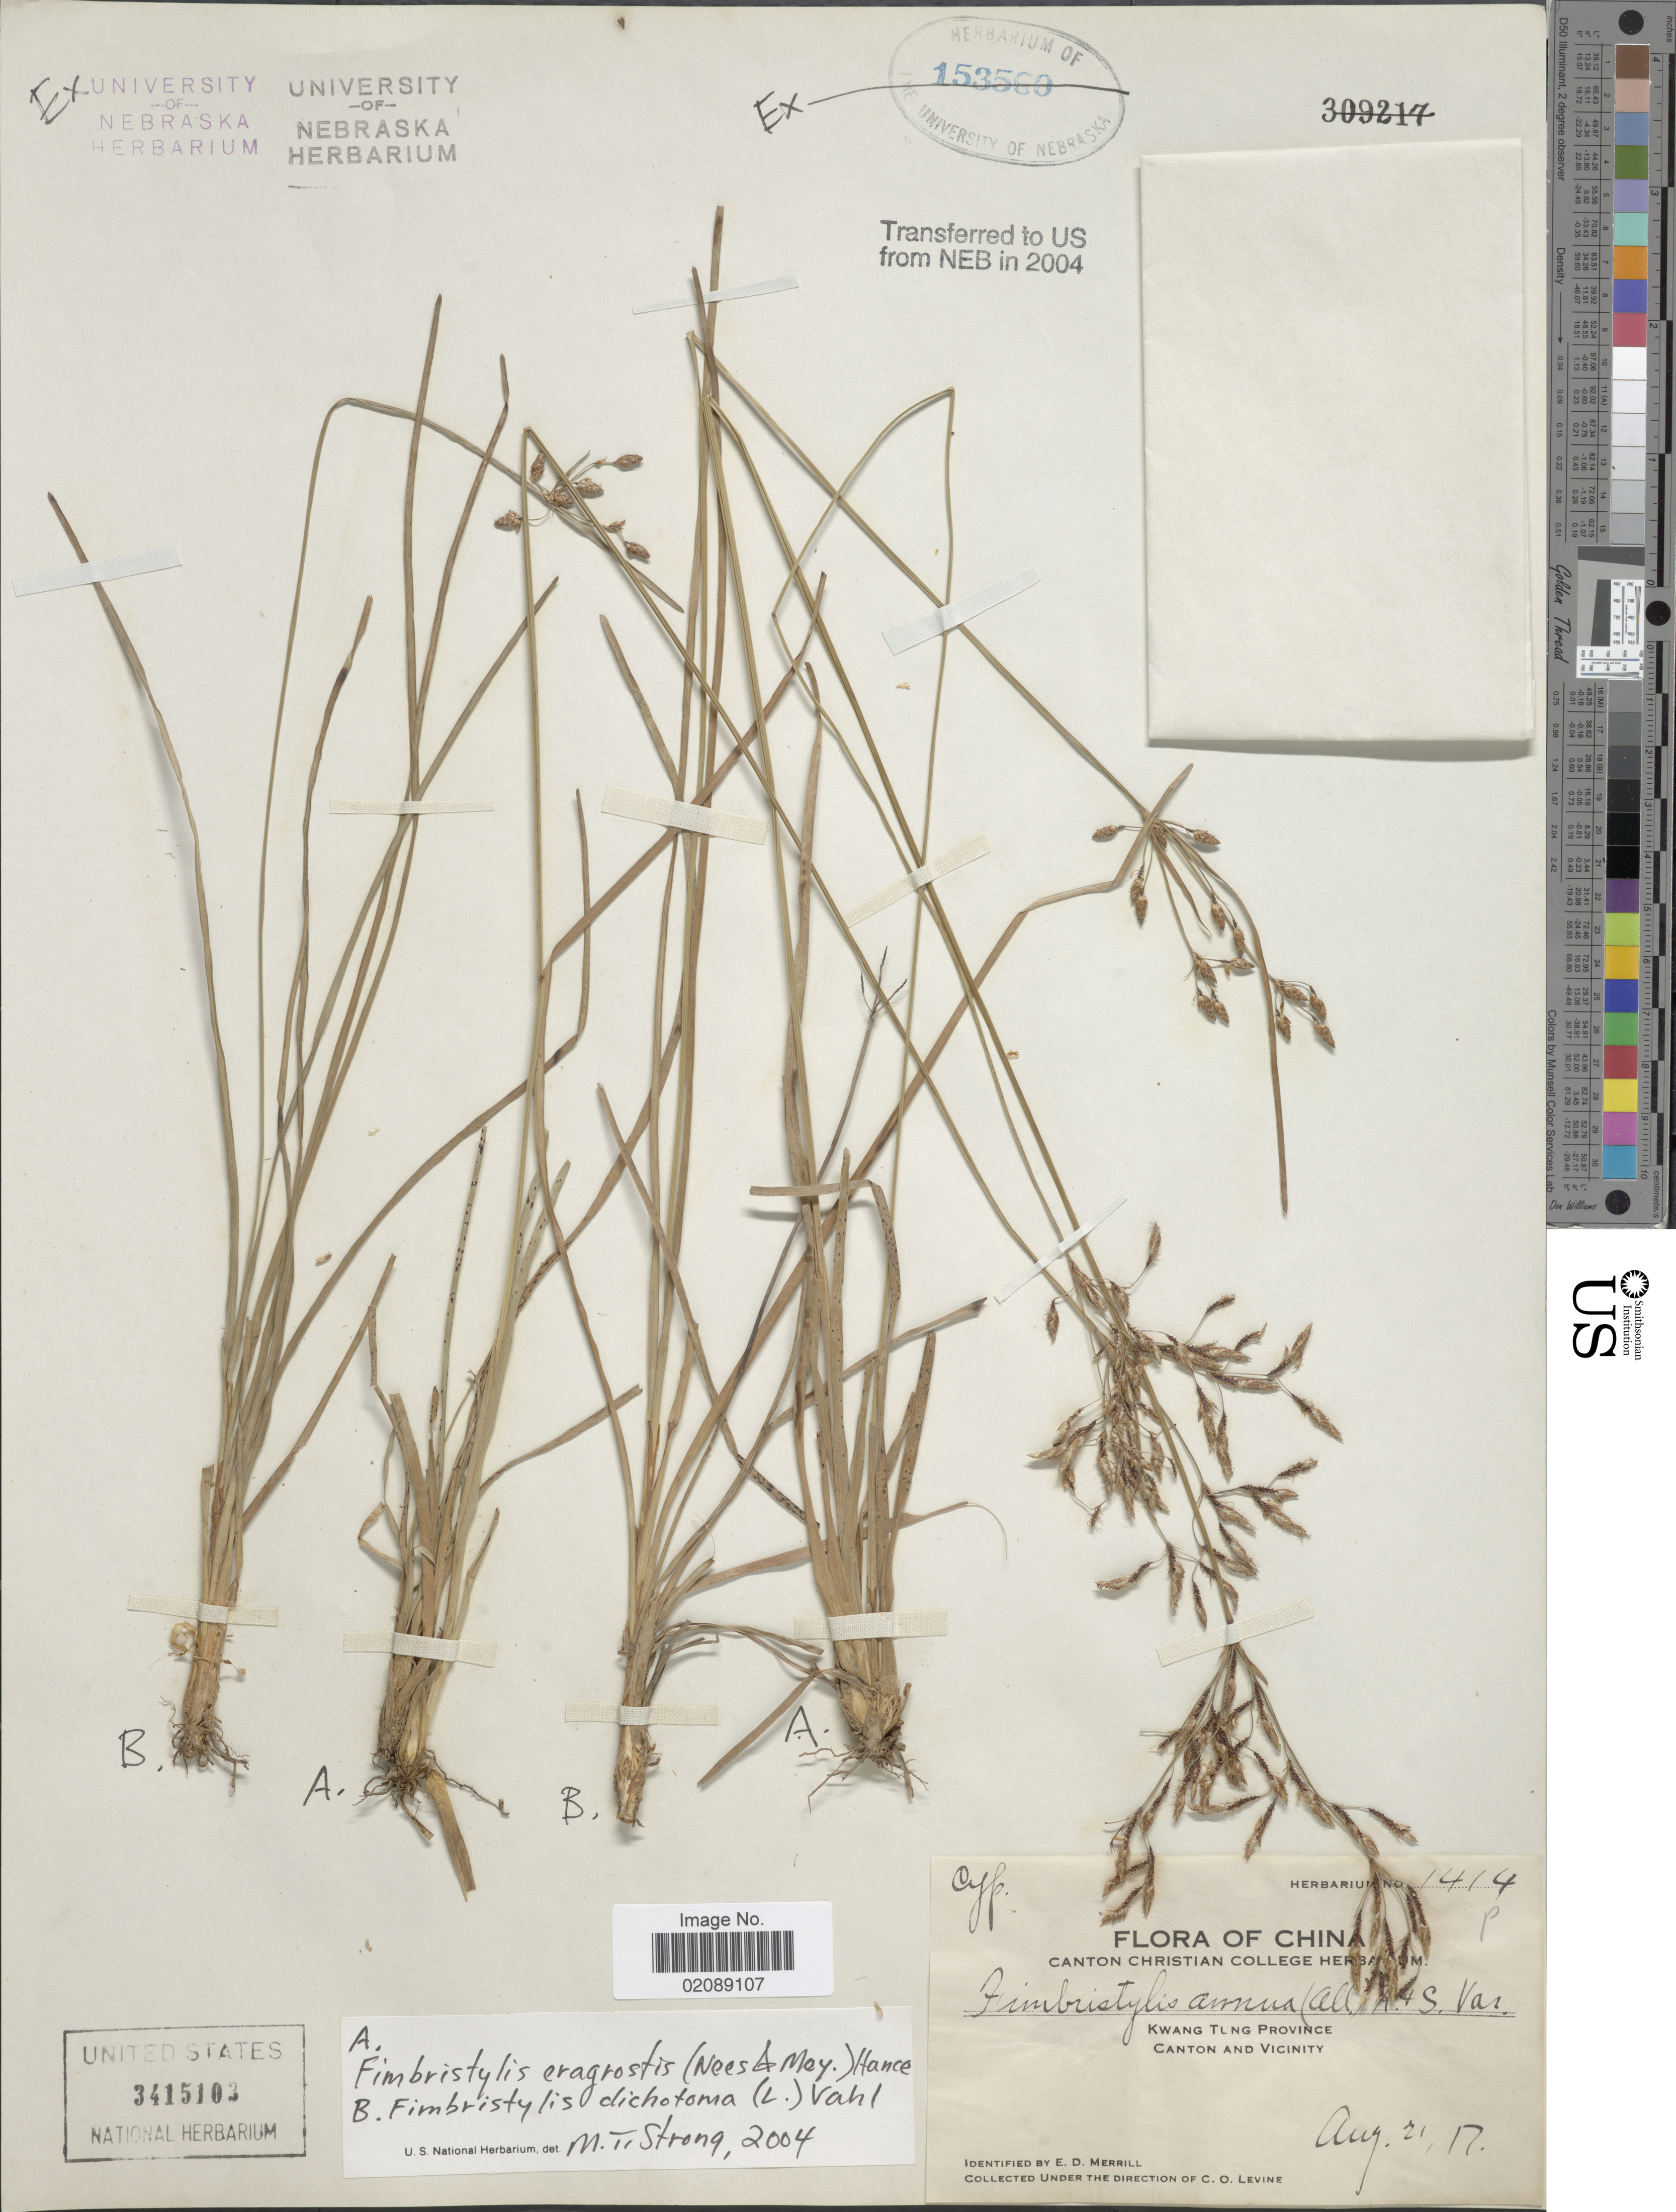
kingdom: Plantae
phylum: Tracheophyta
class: Liliopsida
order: Poales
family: Cyperaceae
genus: Fimbristylis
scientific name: Fimbristylis eragrostis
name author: (Nees) Hance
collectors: C. O. Levine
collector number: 1414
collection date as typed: Transcribed d/m/y: 21/8/17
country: China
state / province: Guangdong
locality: Kwang Tung Province Canton and Vicinity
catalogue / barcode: US 3415103